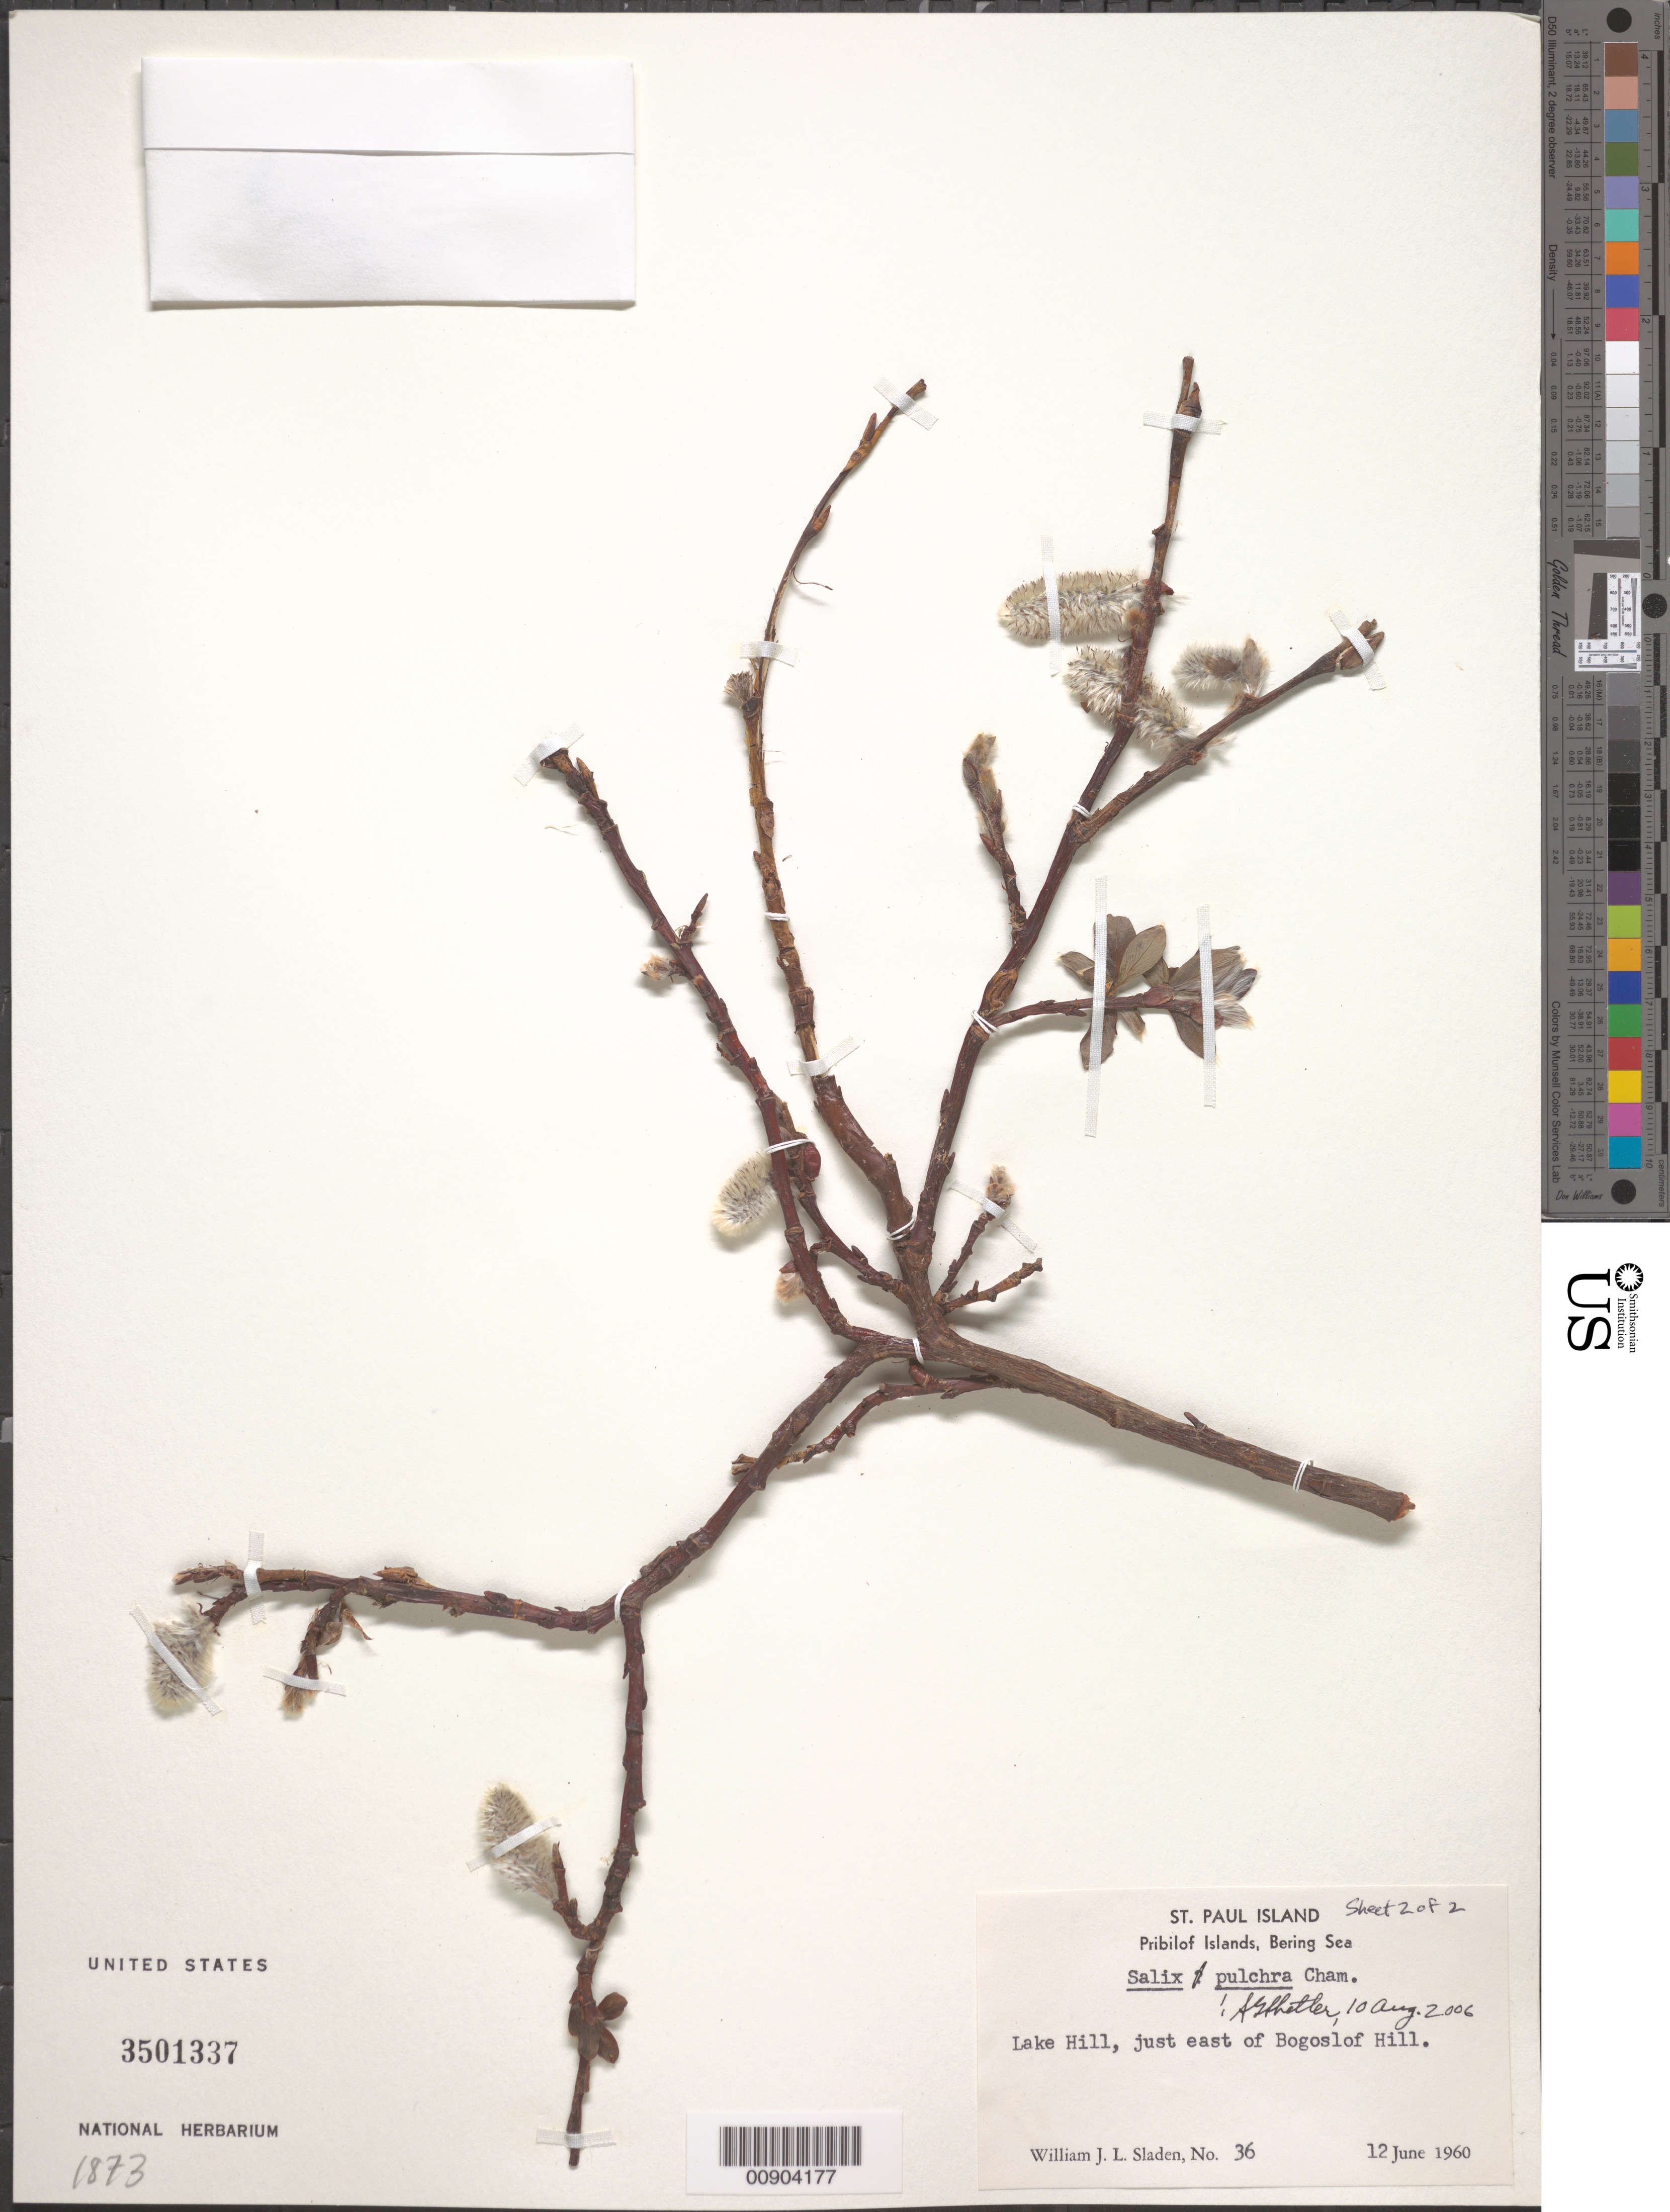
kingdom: Plantae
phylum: Tracheophyta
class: Magnoliopsida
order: Malpighiales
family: Salicaceae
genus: Salix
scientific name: Salix pulchra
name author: Cham.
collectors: W. Sladen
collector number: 36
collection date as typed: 12 Jun 1960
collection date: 1960-06-12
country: United States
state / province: Alaska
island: St. Paul Island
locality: Lake Hill, just east of Bogoslof Hill., Bering Sea, Pribilof Islands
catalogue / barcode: US 3501337